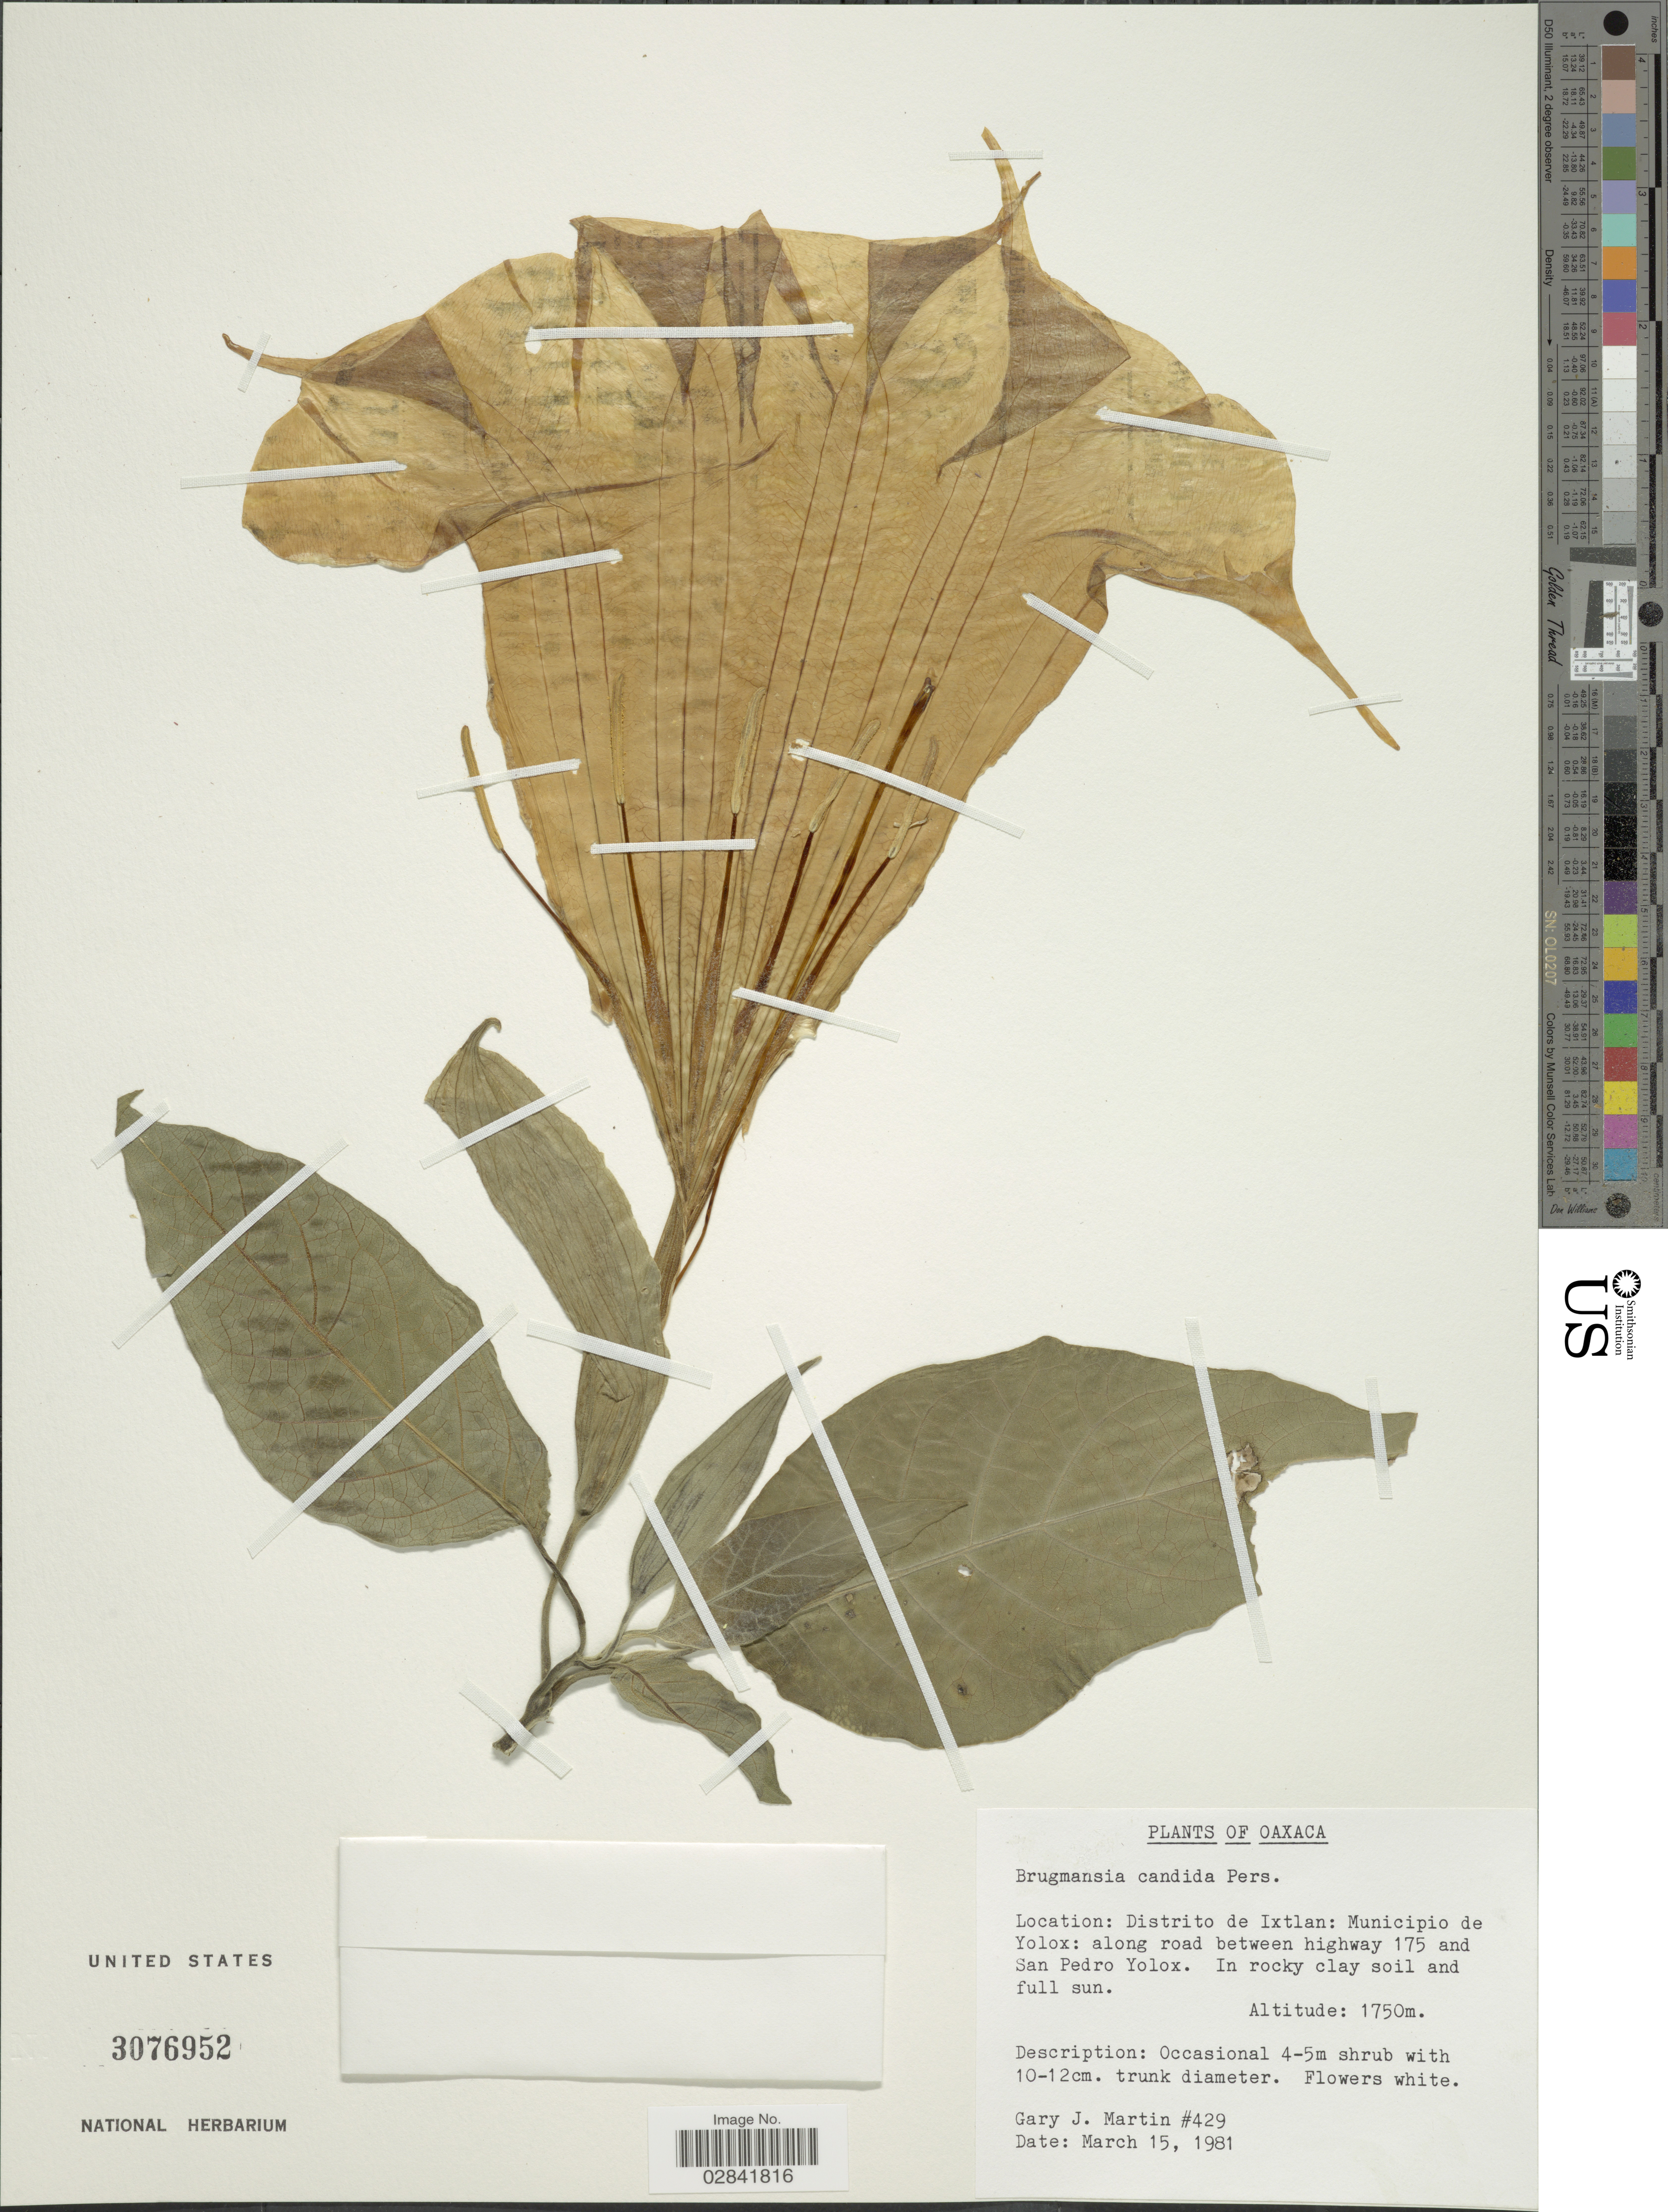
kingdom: Plantae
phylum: Tracheophyta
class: Magnoliopsida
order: Solanales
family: Solanaceae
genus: Brugmansia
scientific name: Brugmansia x candida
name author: Pers.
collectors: G. J. Martin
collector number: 429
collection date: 1981-03-15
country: Mexico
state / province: Oaxaca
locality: Distrito de Ixtlan: Municipio de Yolox: along road between highway 175 and San Pedro Yolox.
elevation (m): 1750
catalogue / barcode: US 3076952